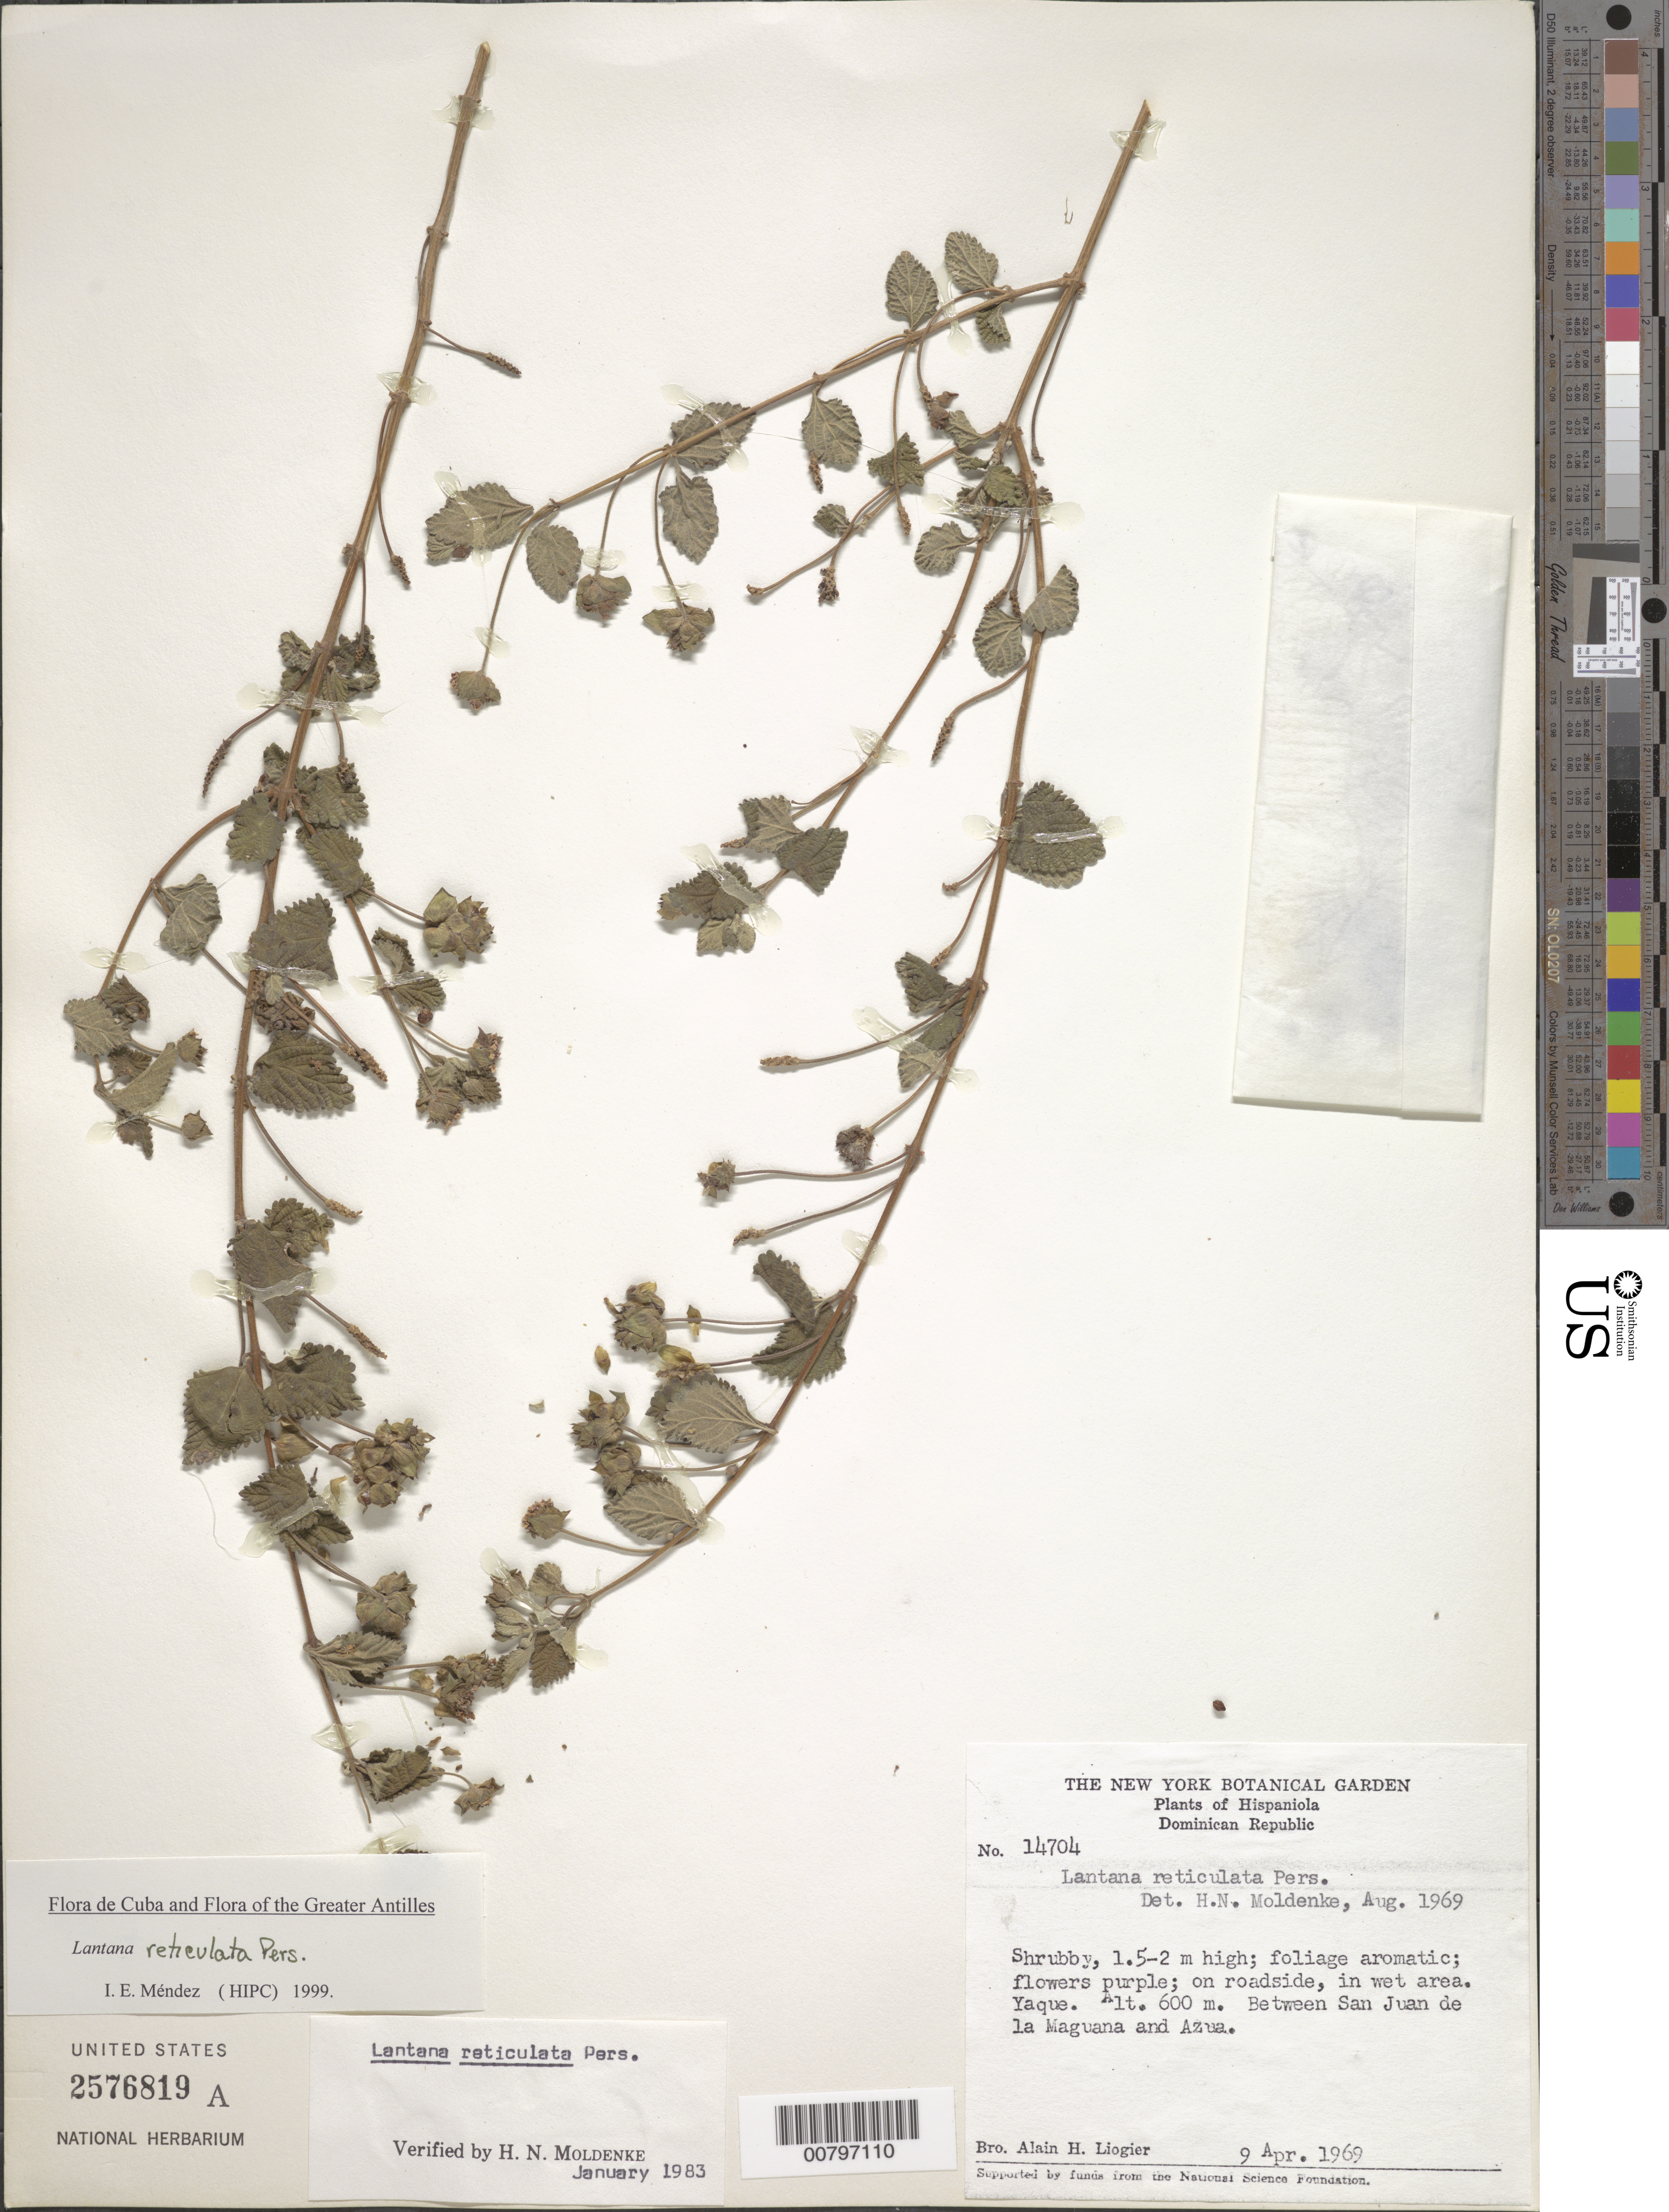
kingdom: Plantae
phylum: Tracheophyta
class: Magnoliopsida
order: Lamiales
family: Verbenaceae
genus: Lantana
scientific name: Lantana reticulata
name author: Pers.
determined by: Méndez, Isidro E., (HIPC)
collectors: A. H. Liogier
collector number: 14704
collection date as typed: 09 Apr 1969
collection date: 1969-04-09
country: Dominican Republic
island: Hispaniola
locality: Yaque, between San Juan de la maguana and Azua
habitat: On roadside, in wet area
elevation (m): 600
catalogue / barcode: US 2576819A